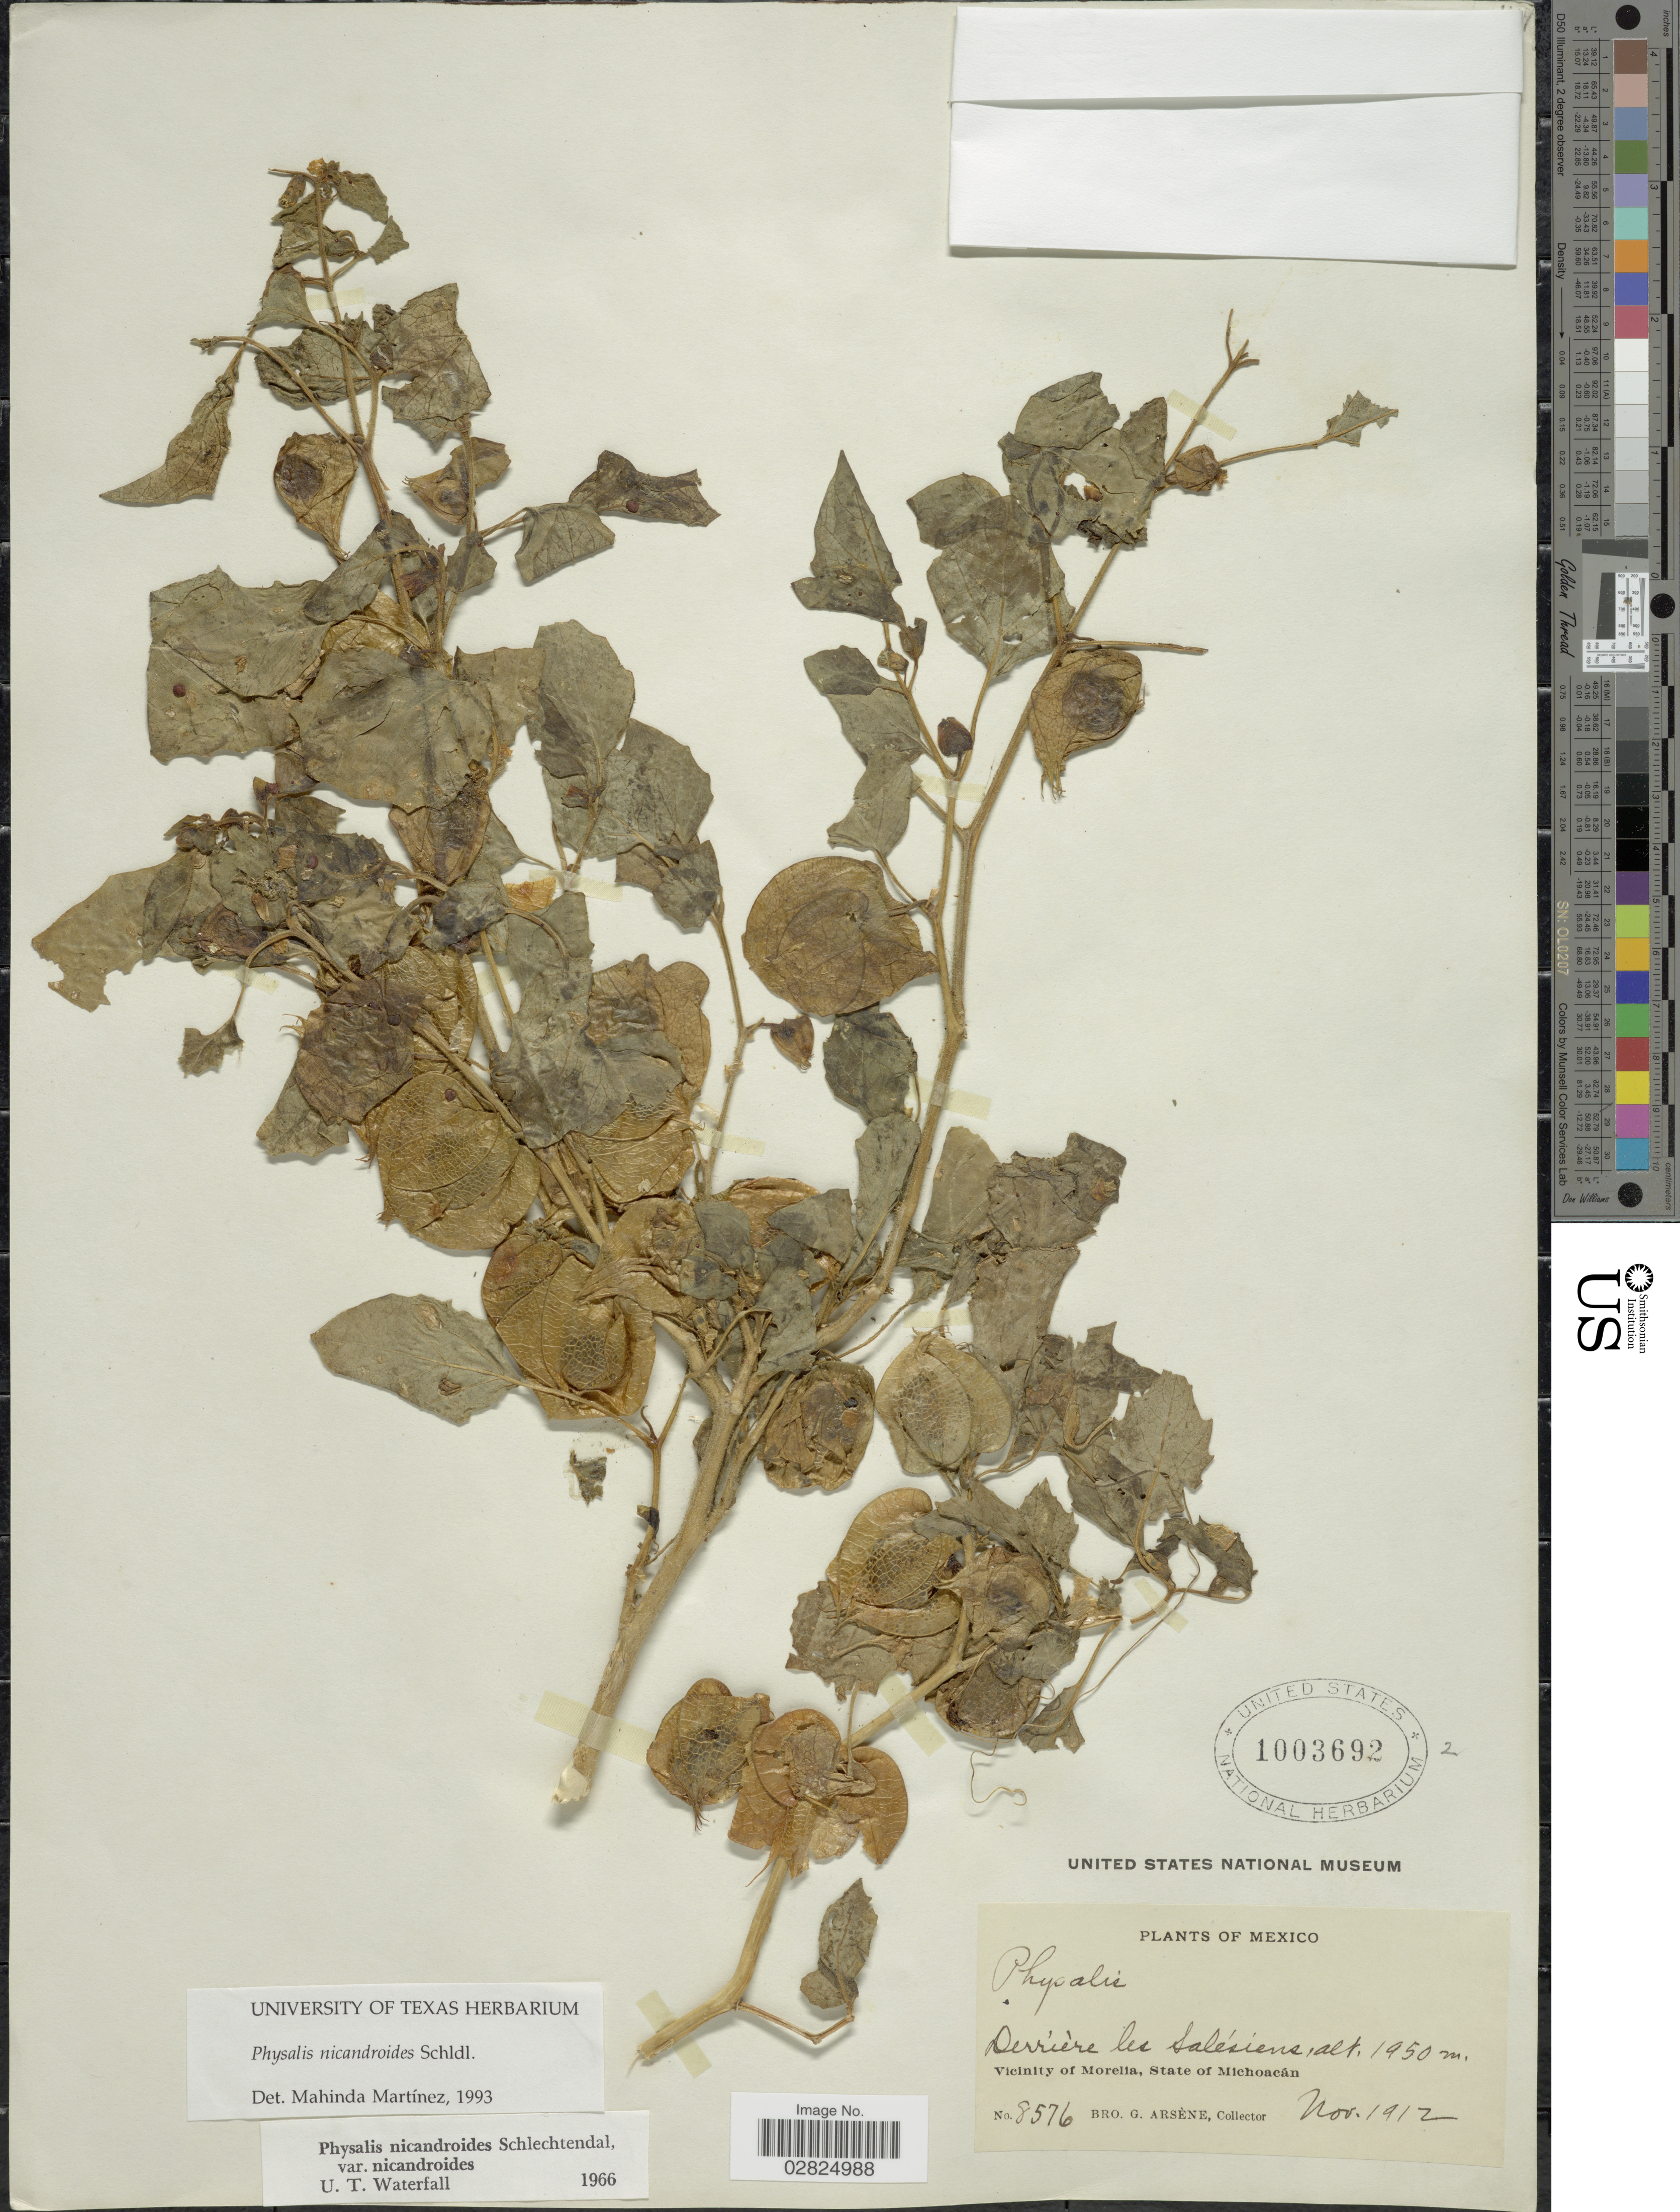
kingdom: Plantae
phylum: Tracheophyta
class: Magnoliopsida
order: Solanales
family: Solanaceae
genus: Physalis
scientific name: Physalis nicandroides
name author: Schltdl.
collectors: Bro. G. Arsène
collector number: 8576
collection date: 1912-11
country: Mexico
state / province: Michoacán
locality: Derrière les Salésiens. Vicinity of Morelia.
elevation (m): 1950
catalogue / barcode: US 1003692